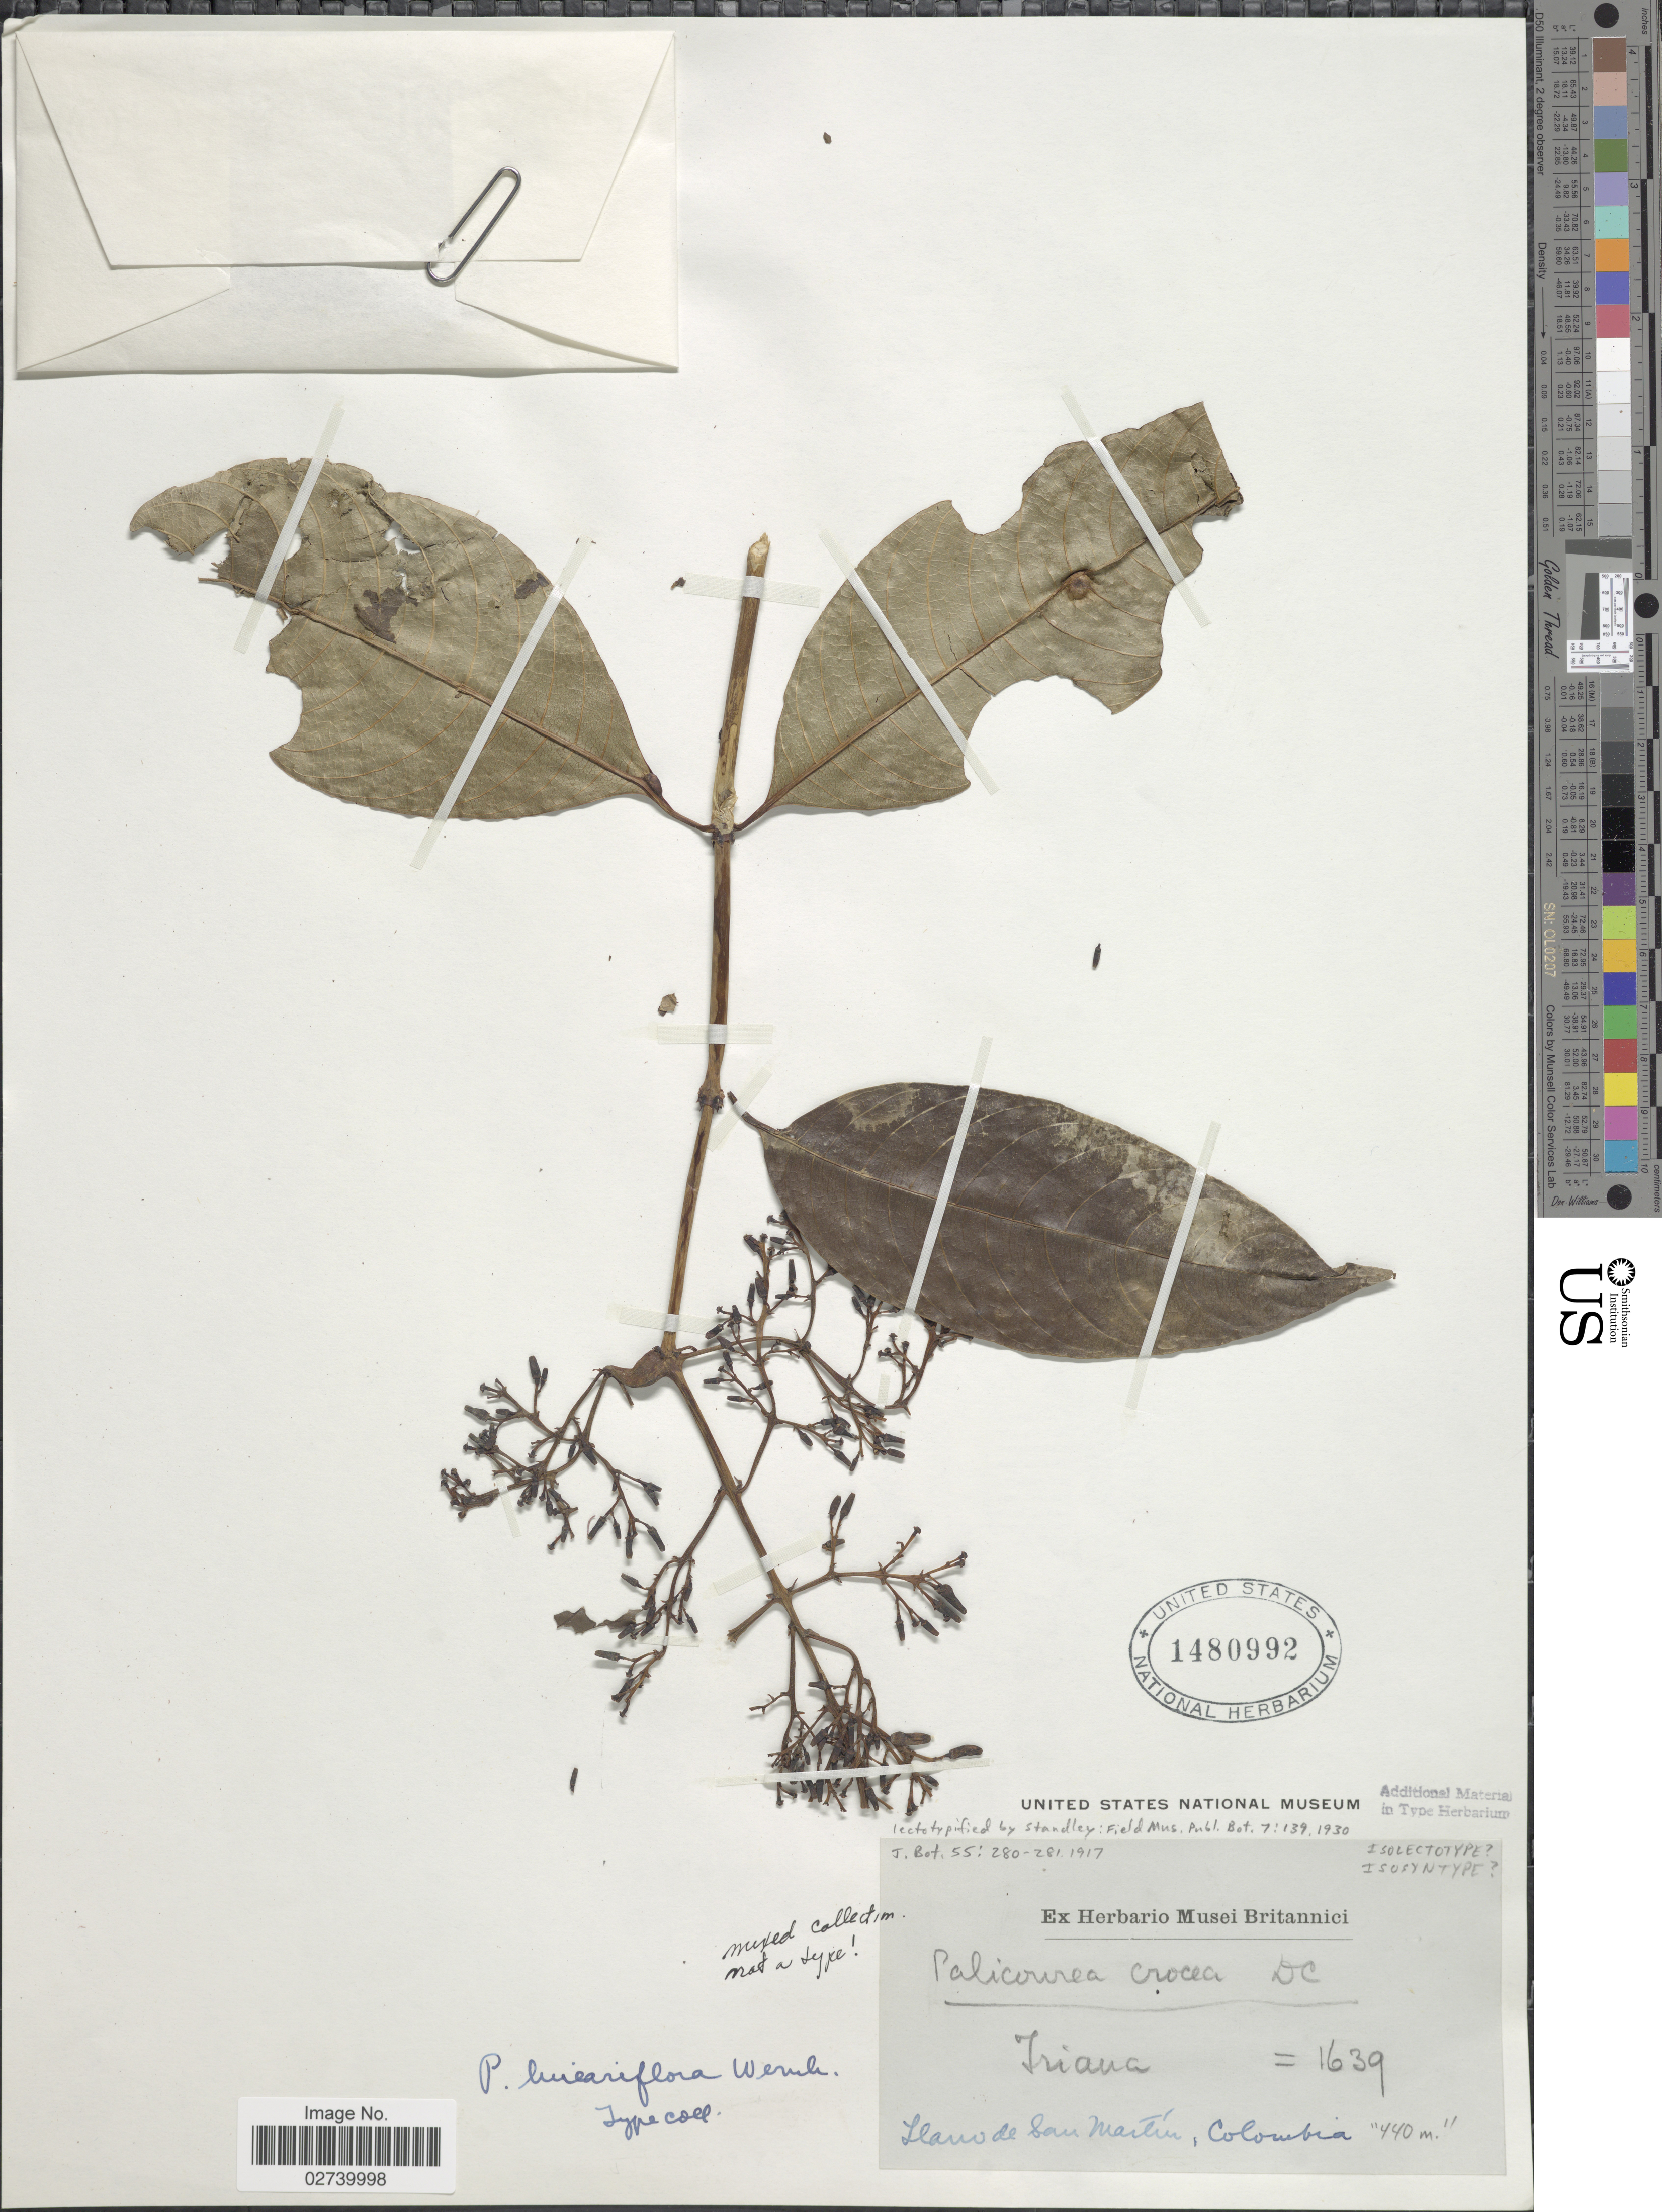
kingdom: Plantae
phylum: Tracheophyta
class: Magnoliopsida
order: Gentianales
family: Rubiaceae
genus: Palicourea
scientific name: Palicourea lineariflora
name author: Wernham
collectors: J. J. Triana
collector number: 1639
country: Colombia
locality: Llano de San Martín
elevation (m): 440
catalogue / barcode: US 1480992